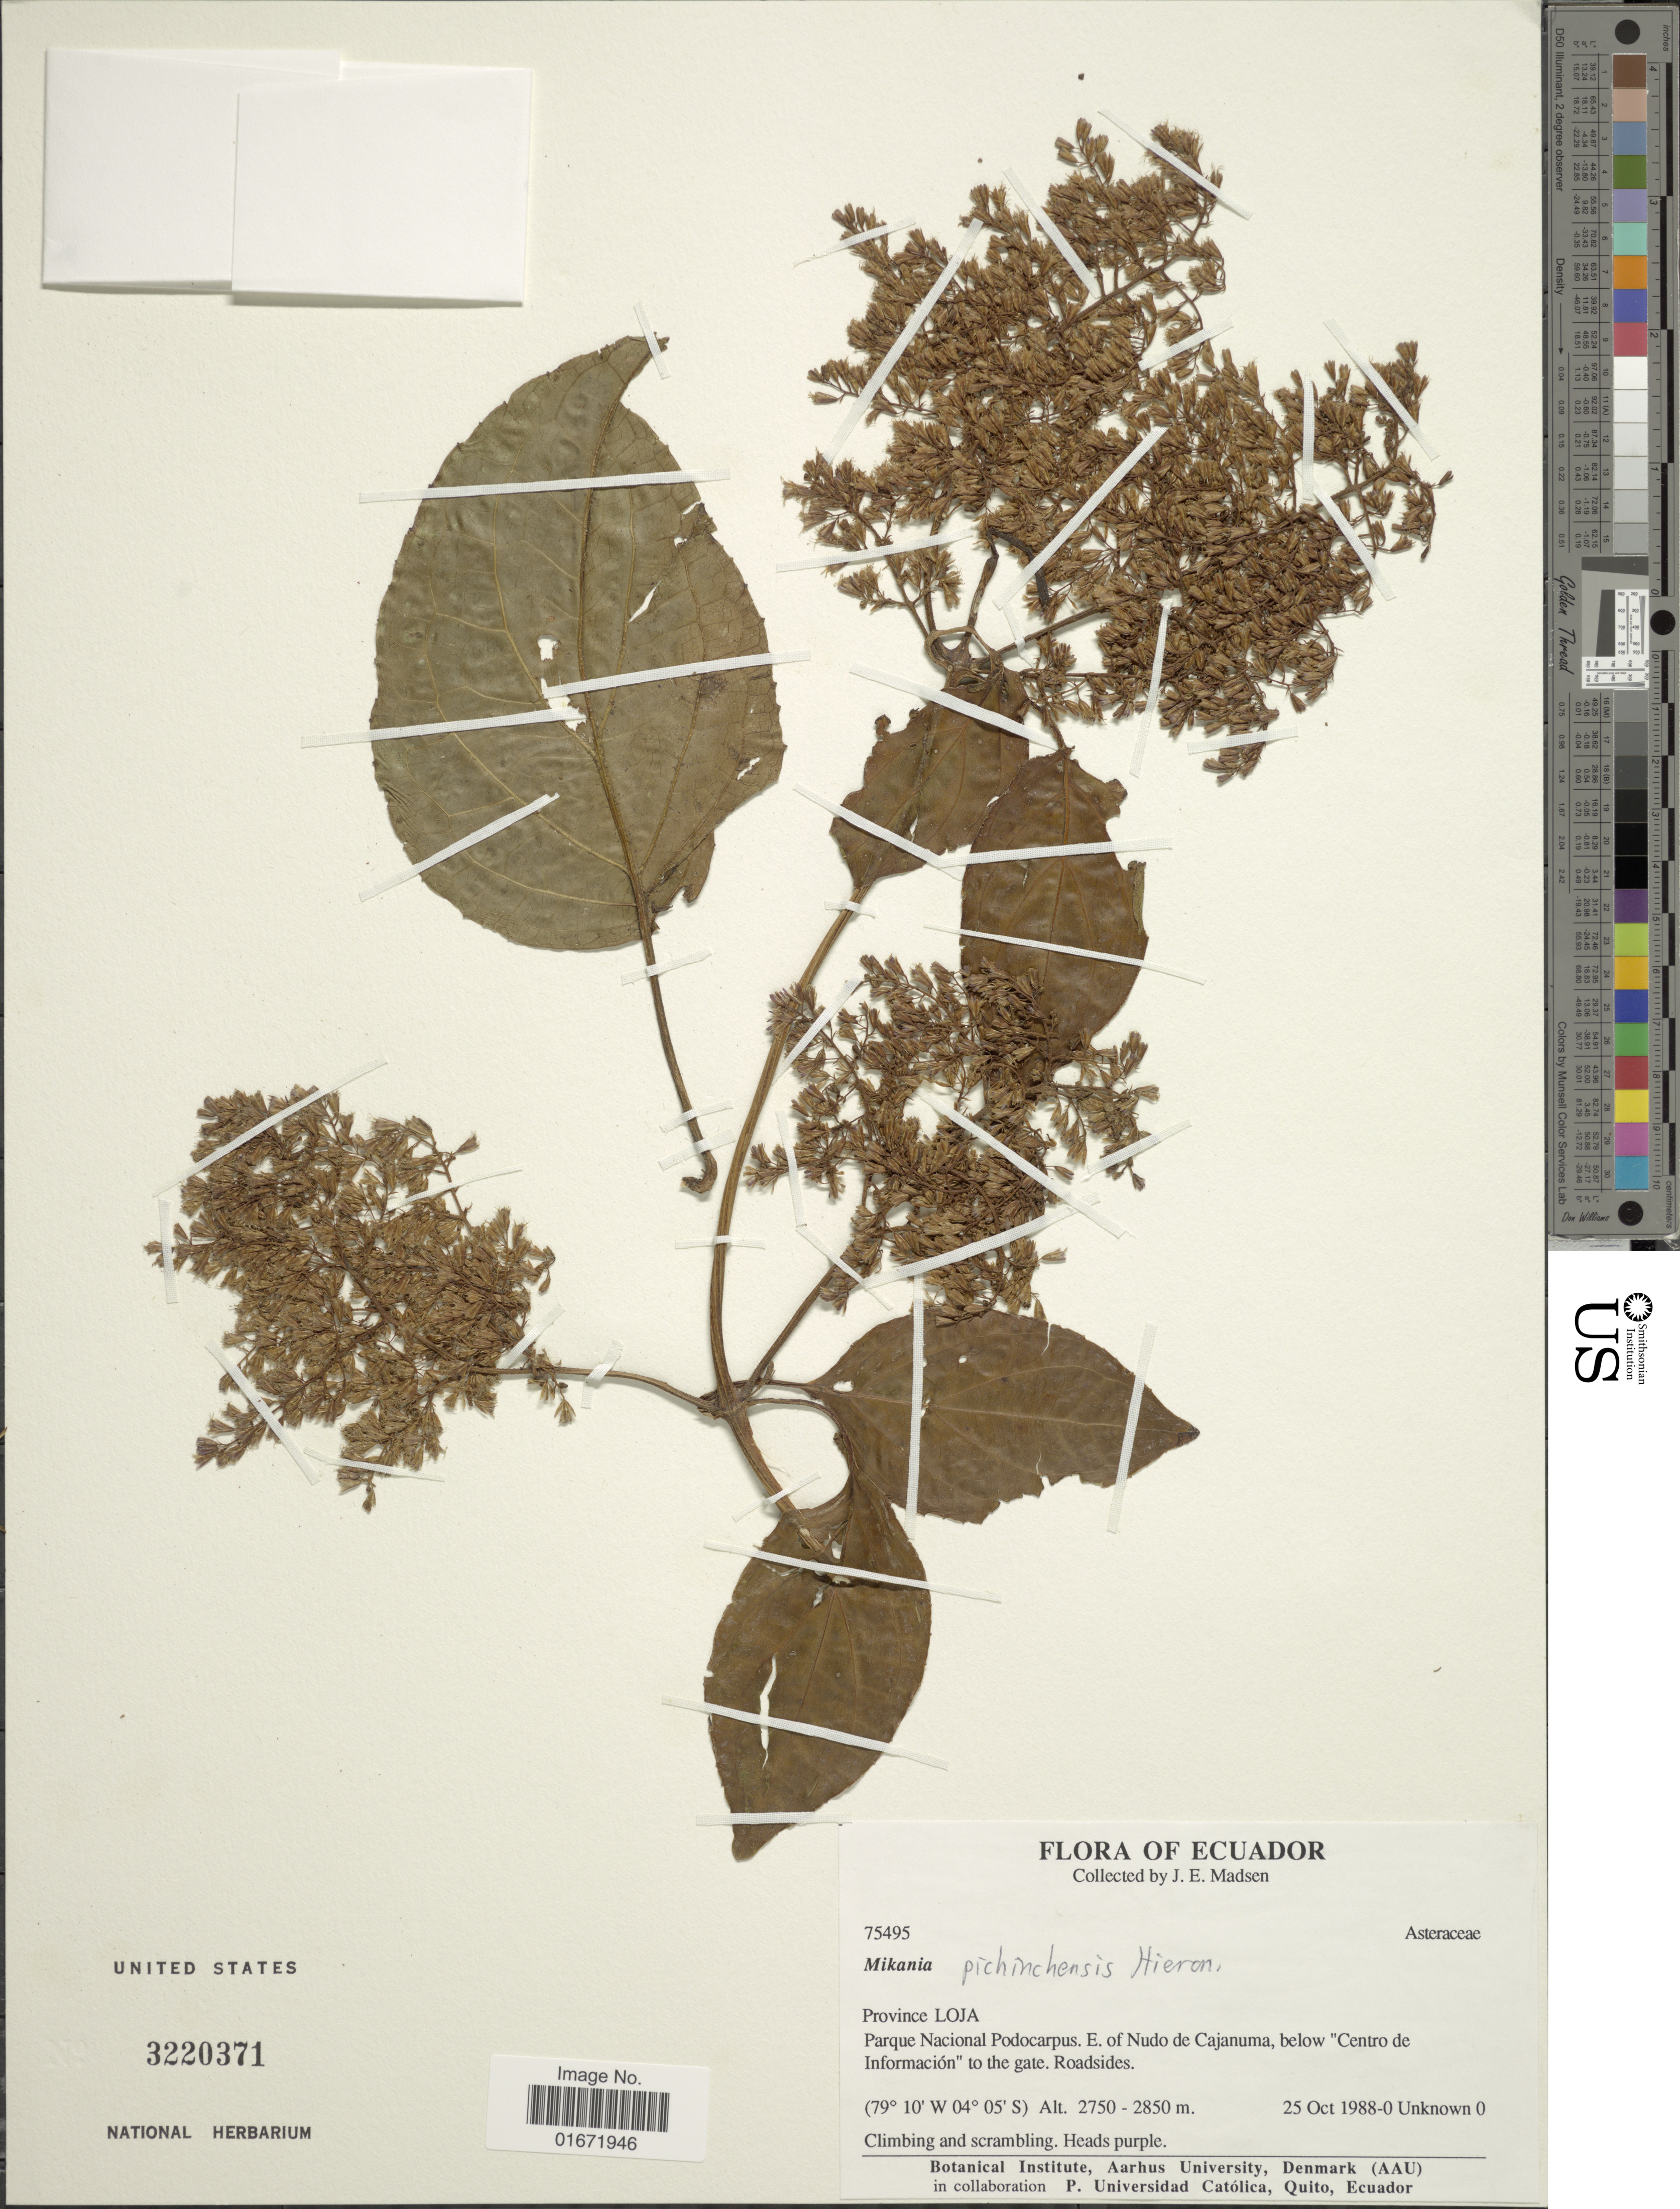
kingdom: Plantae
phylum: Tracheophyta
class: Magnoliopsida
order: Asterales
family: Asteraceae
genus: Mikania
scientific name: Mikania pichinchensis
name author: Hieron.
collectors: J. E. Madsen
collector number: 75495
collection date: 1988-10-25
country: Ecuador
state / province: Loja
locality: Province Loja. Parque Nacional Podocarpus. E. of Nudo de Cajanuma, below "Centro de Información" to the gate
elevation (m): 2750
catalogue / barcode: US 3220371